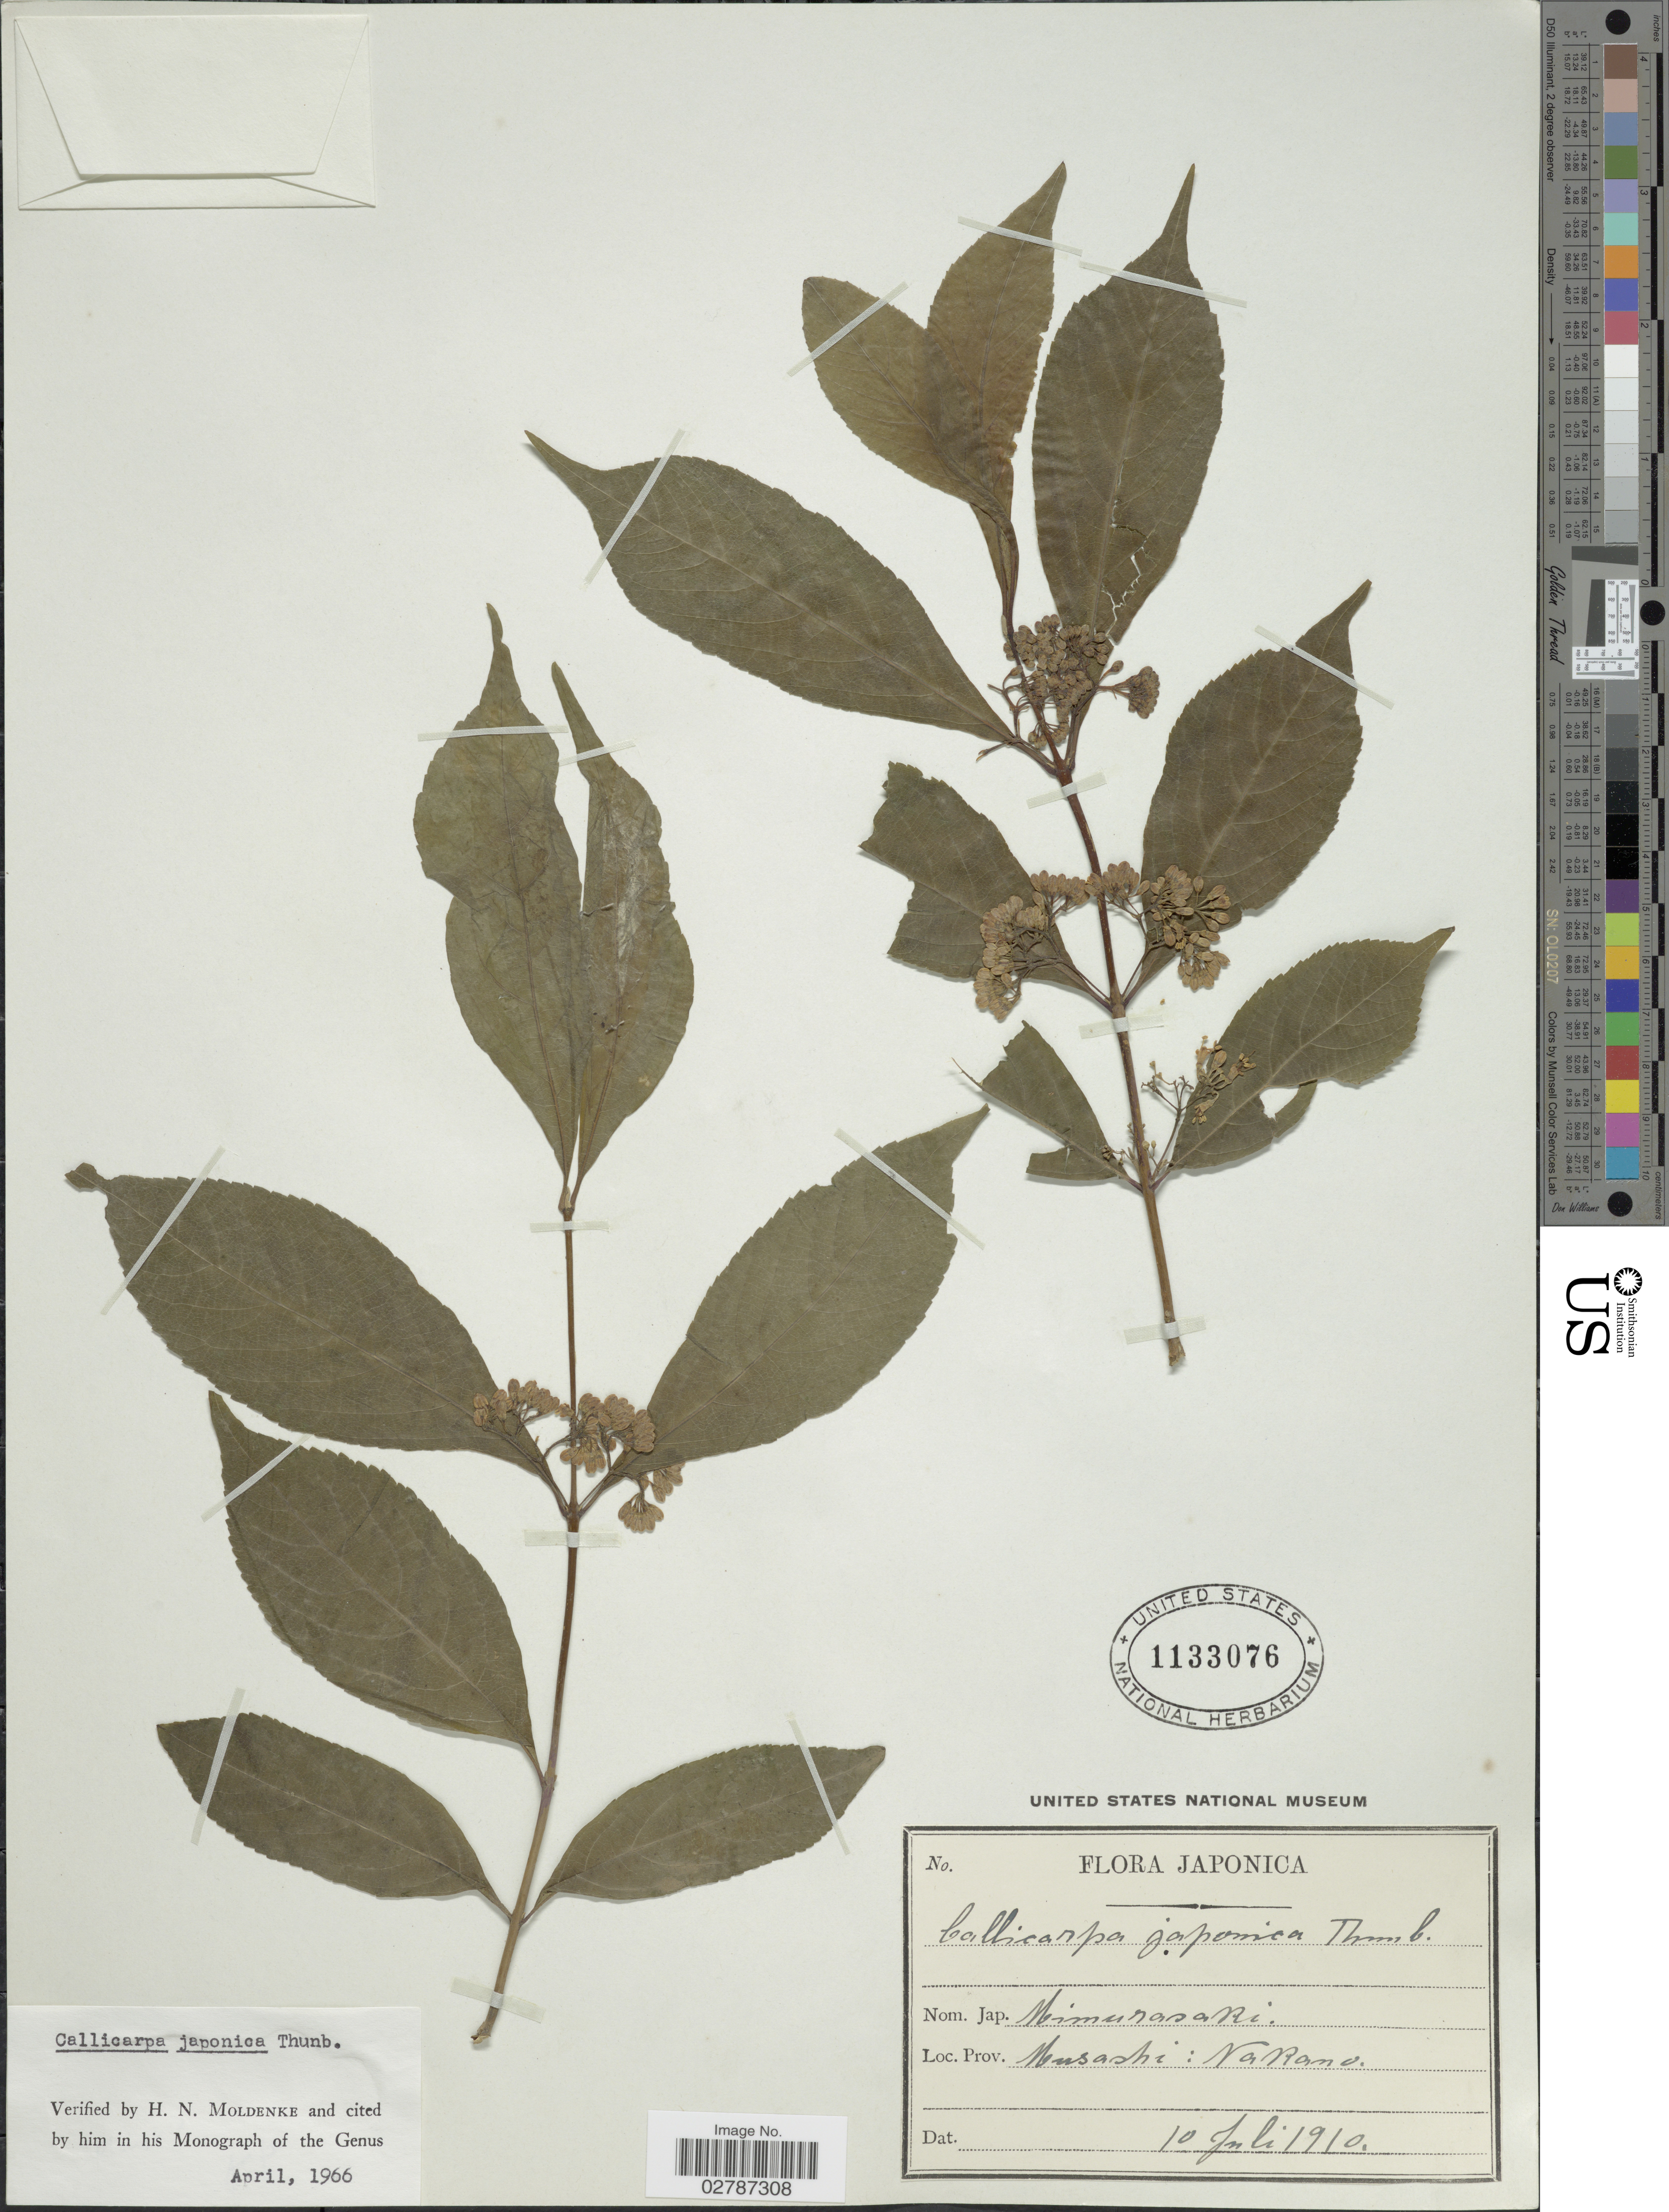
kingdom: Plantae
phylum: Tracheophyta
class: Magnoliopsida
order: Lamiales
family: Lamiaceae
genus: Callicarpa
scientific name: Callicarpa japonica var. japonica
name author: Thunb.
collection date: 1910-07-10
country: Japan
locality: Musashi: Nakano.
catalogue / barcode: US 1133076